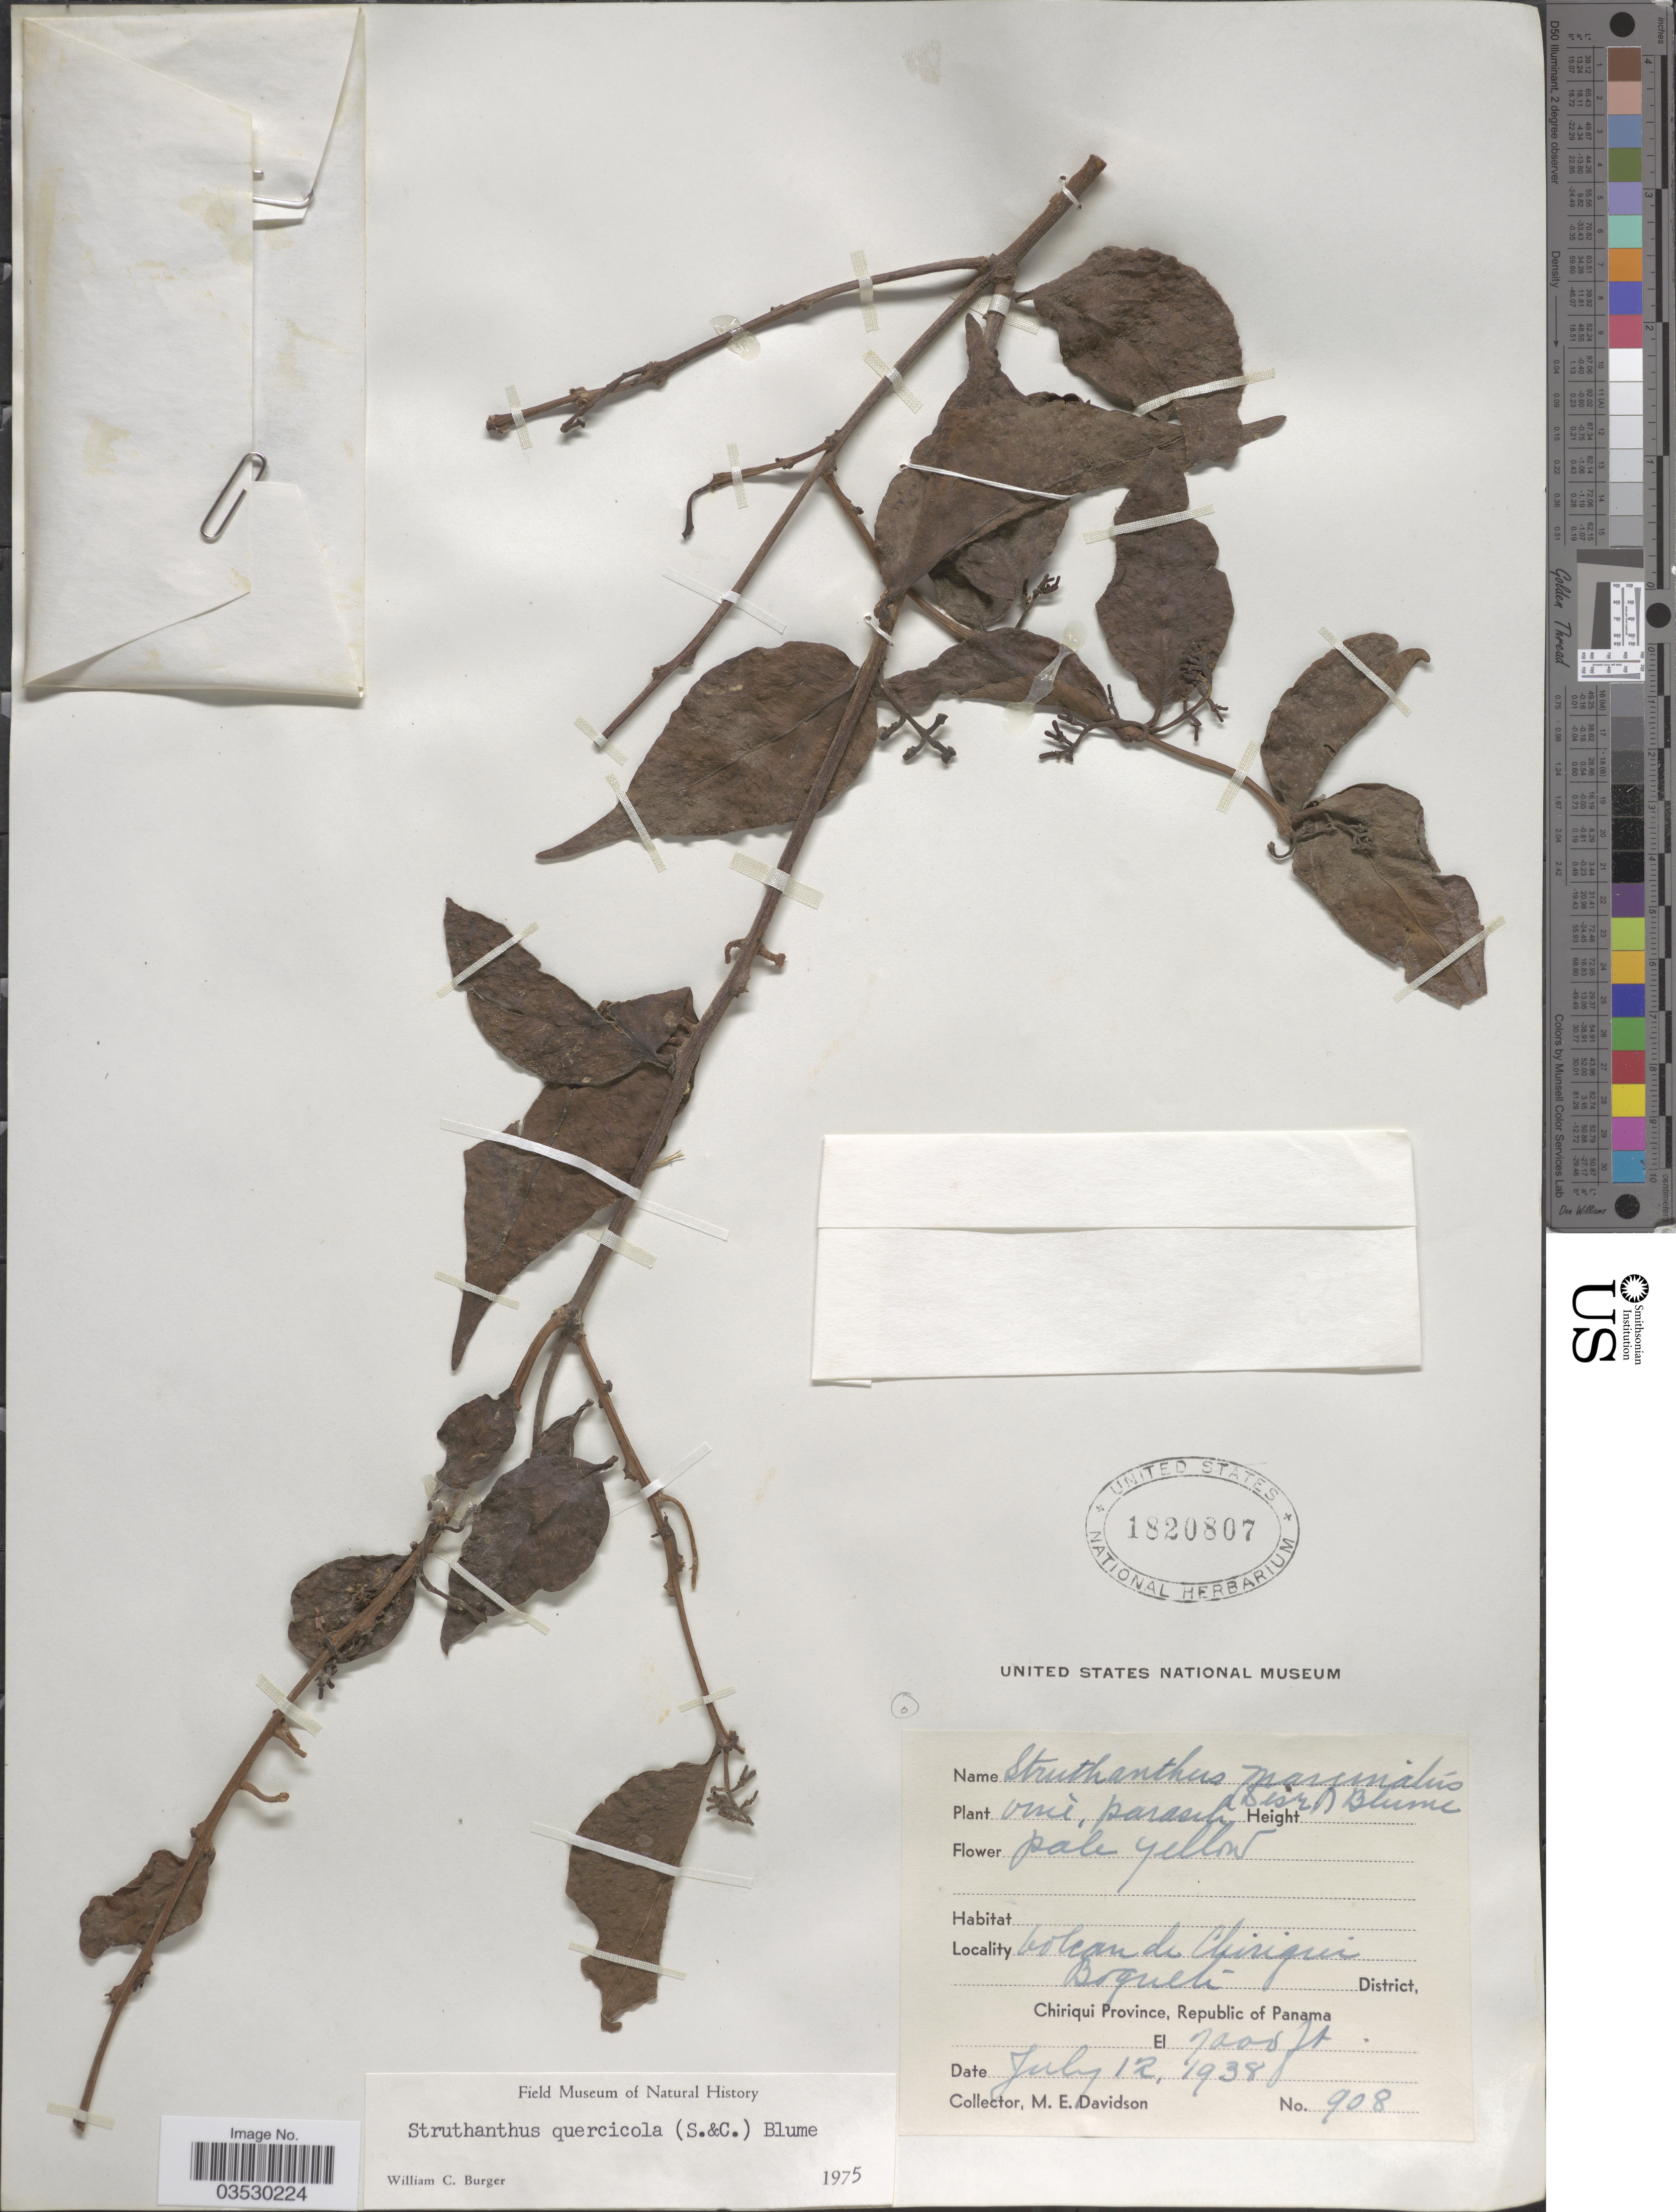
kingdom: Plantae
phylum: Tracheophyta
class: Magnoliopsida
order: Santalales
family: Loranthaceae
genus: Struthanthus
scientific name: Struthanthus quercicola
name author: (Kuijt) Cham. & Schltr.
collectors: M. E. Davidson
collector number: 908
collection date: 1938-07-12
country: Panama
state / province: Chiriqui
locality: Volcan de Chiriqui. Boquete District.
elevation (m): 2134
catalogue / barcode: US 1820807